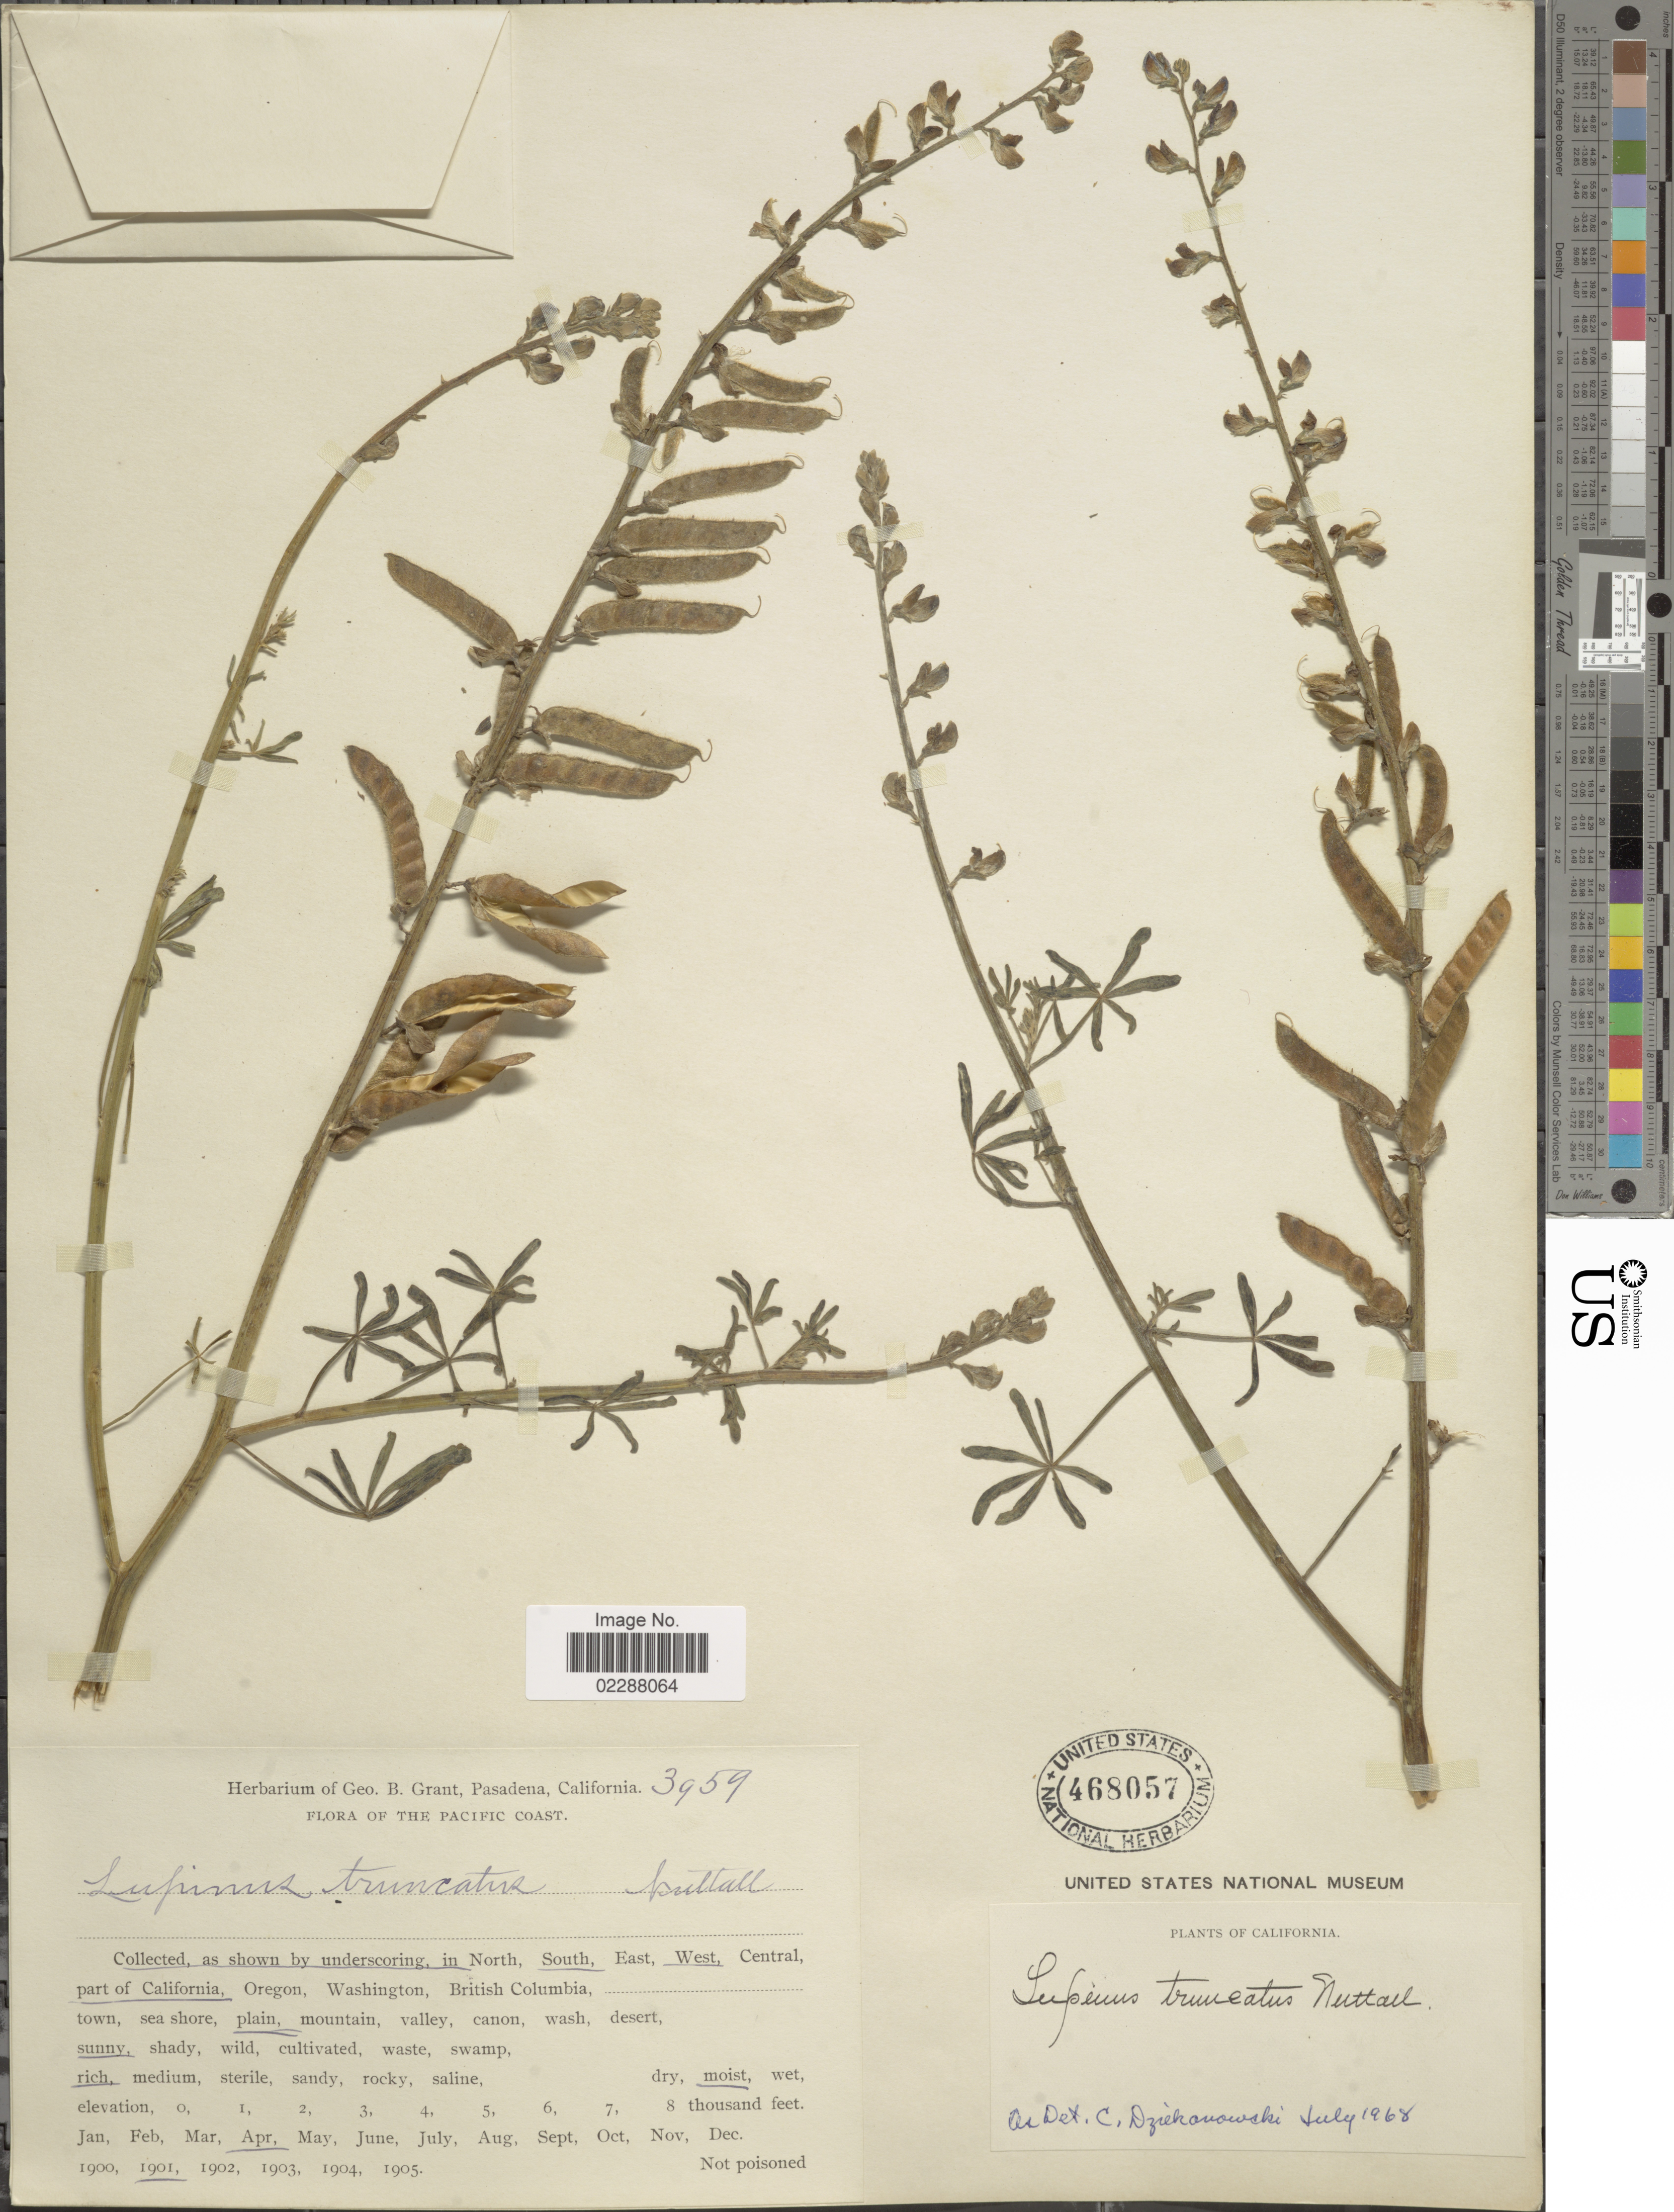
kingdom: Plantae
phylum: Tracheophyta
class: Magnoliopsida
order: Fabales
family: Fabaceae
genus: Lupinus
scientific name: Lupinus truncatus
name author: Nutt. ex Hook. & Arn.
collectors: ex herb. Geo. B. Grant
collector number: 3959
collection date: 1901-04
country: United States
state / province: California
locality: South West part of California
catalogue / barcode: US 468057